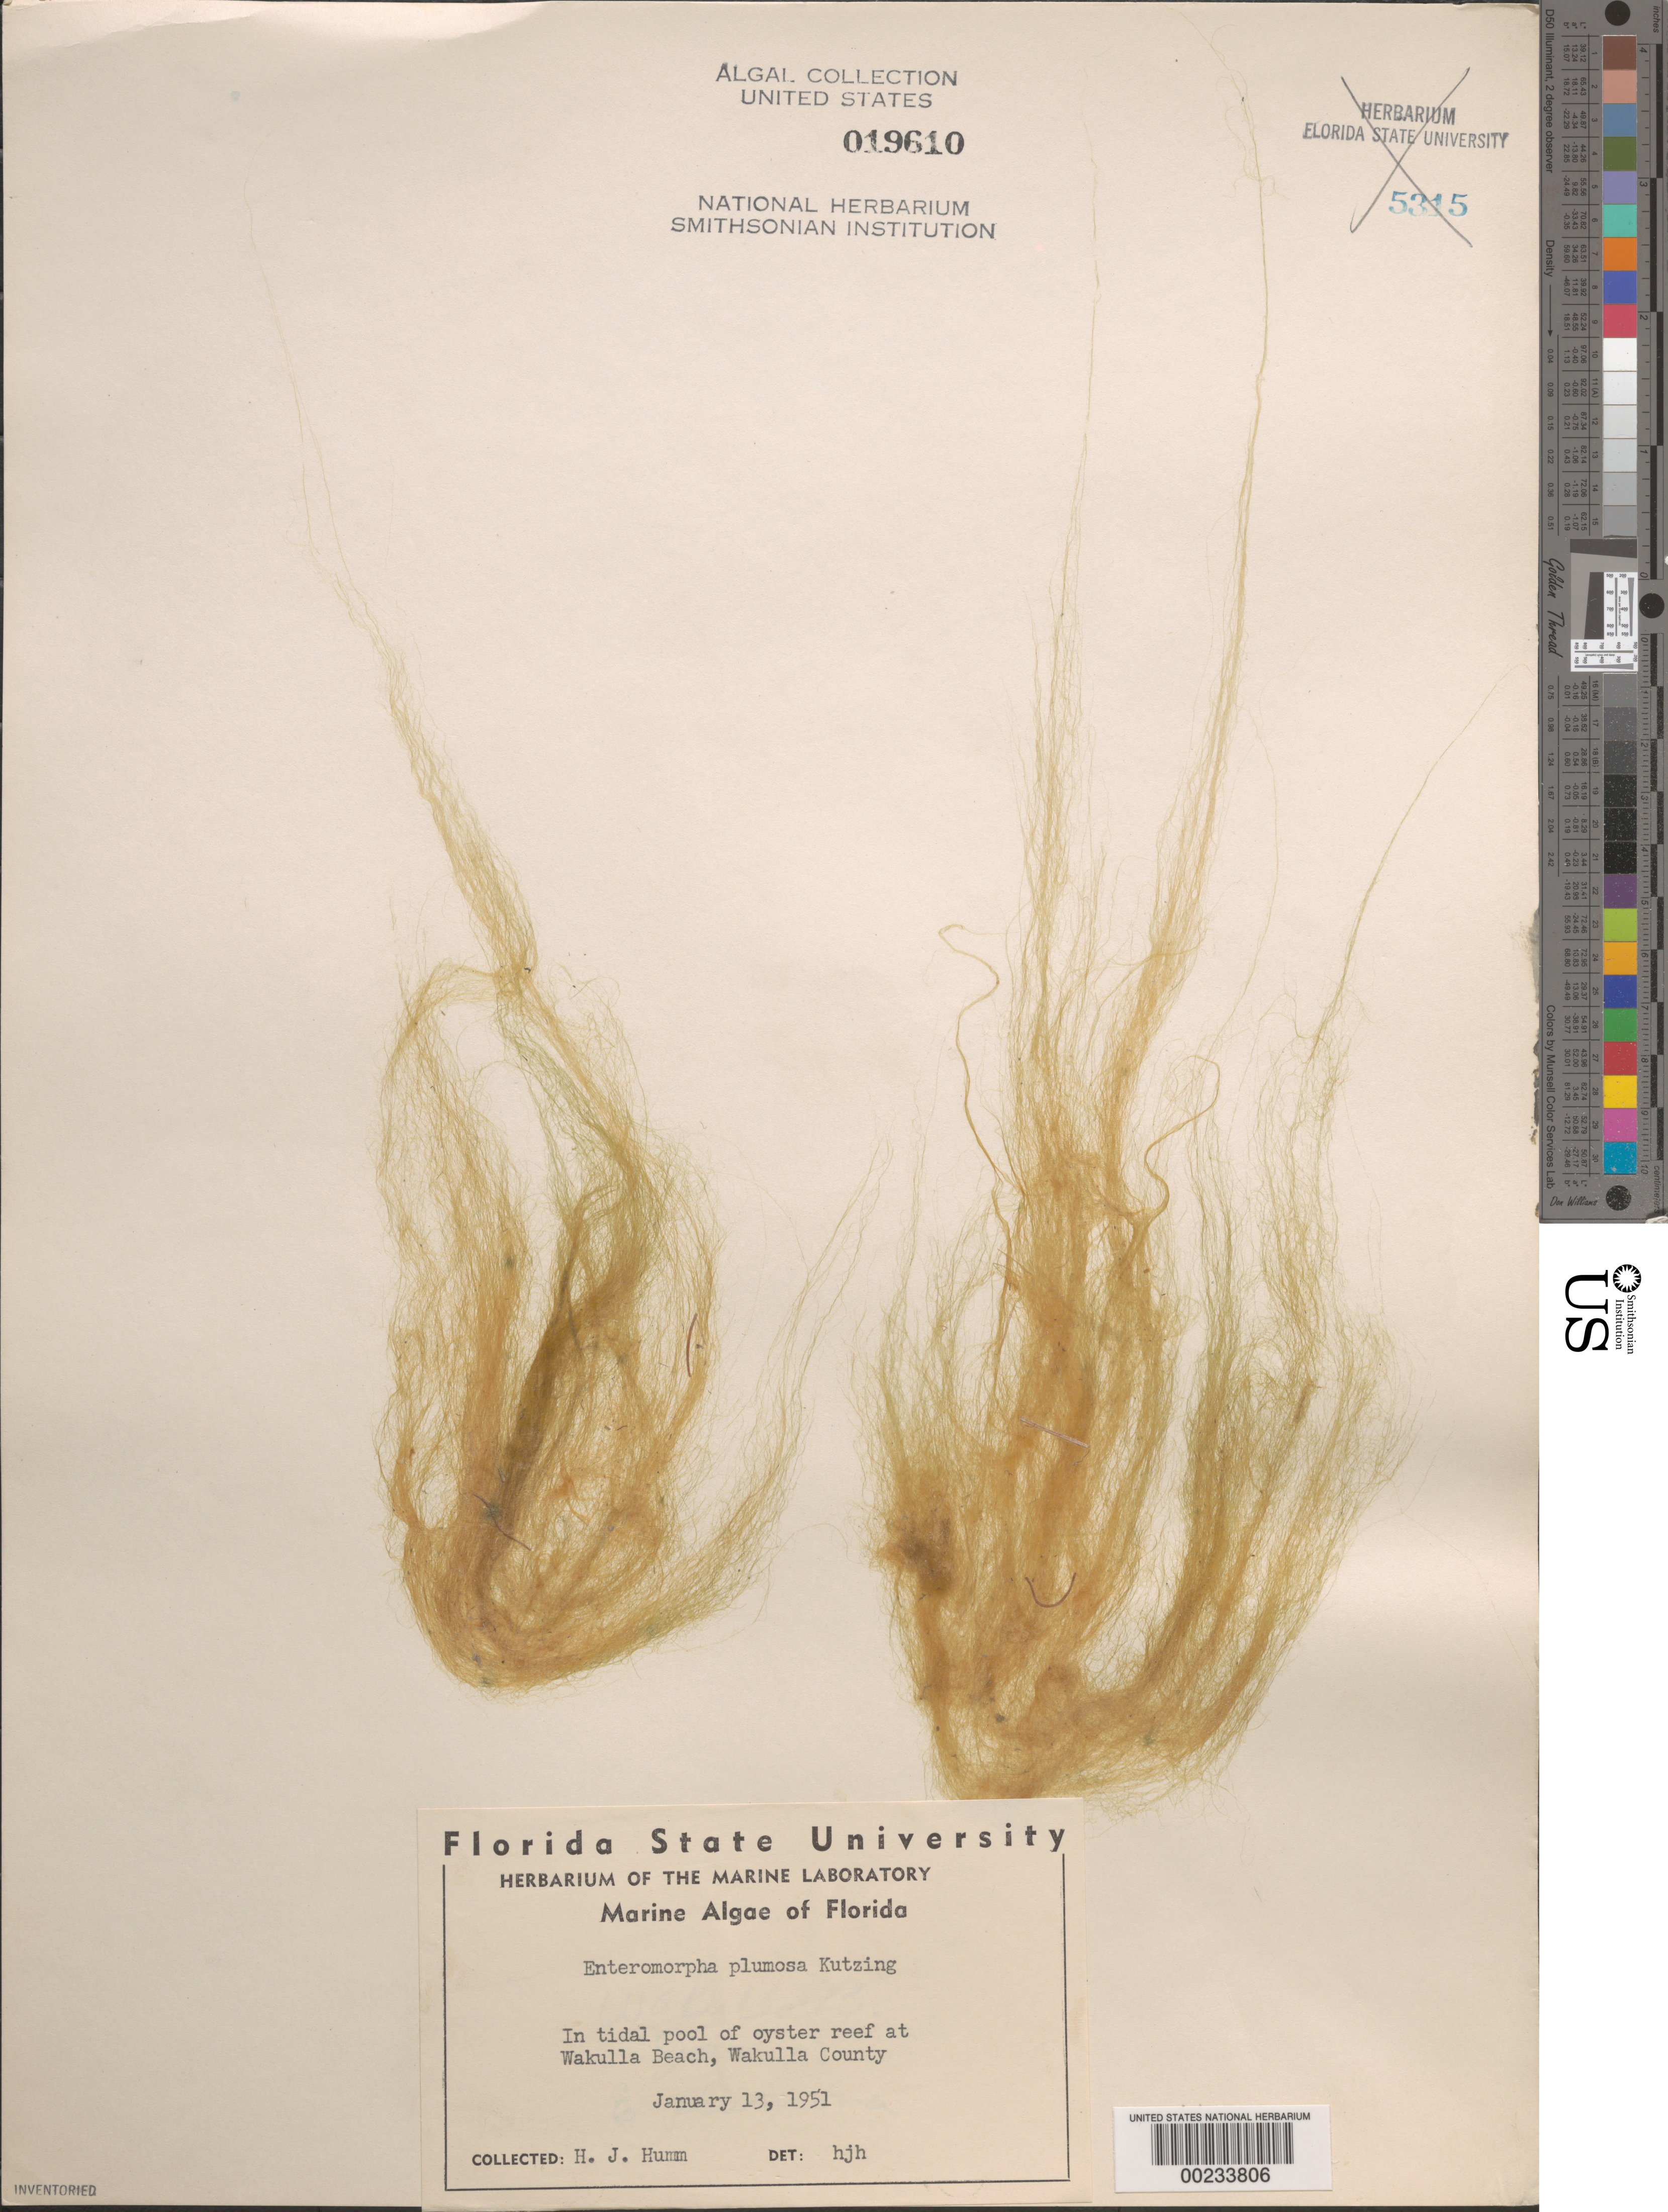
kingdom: Plantae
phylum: Chlorophyta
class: Ulvophyceae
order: Ulvales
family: Ulvaceae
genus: Ulva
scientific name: Ulva paradoxa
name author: C. Agardh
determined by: Algae name updating Project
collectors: H. J. Humm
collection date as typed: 13 Jan 1951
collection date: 1951-01-13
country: United States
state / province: Florida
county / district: Wakulla County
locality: Wakulla Beach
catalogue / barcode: US 19610